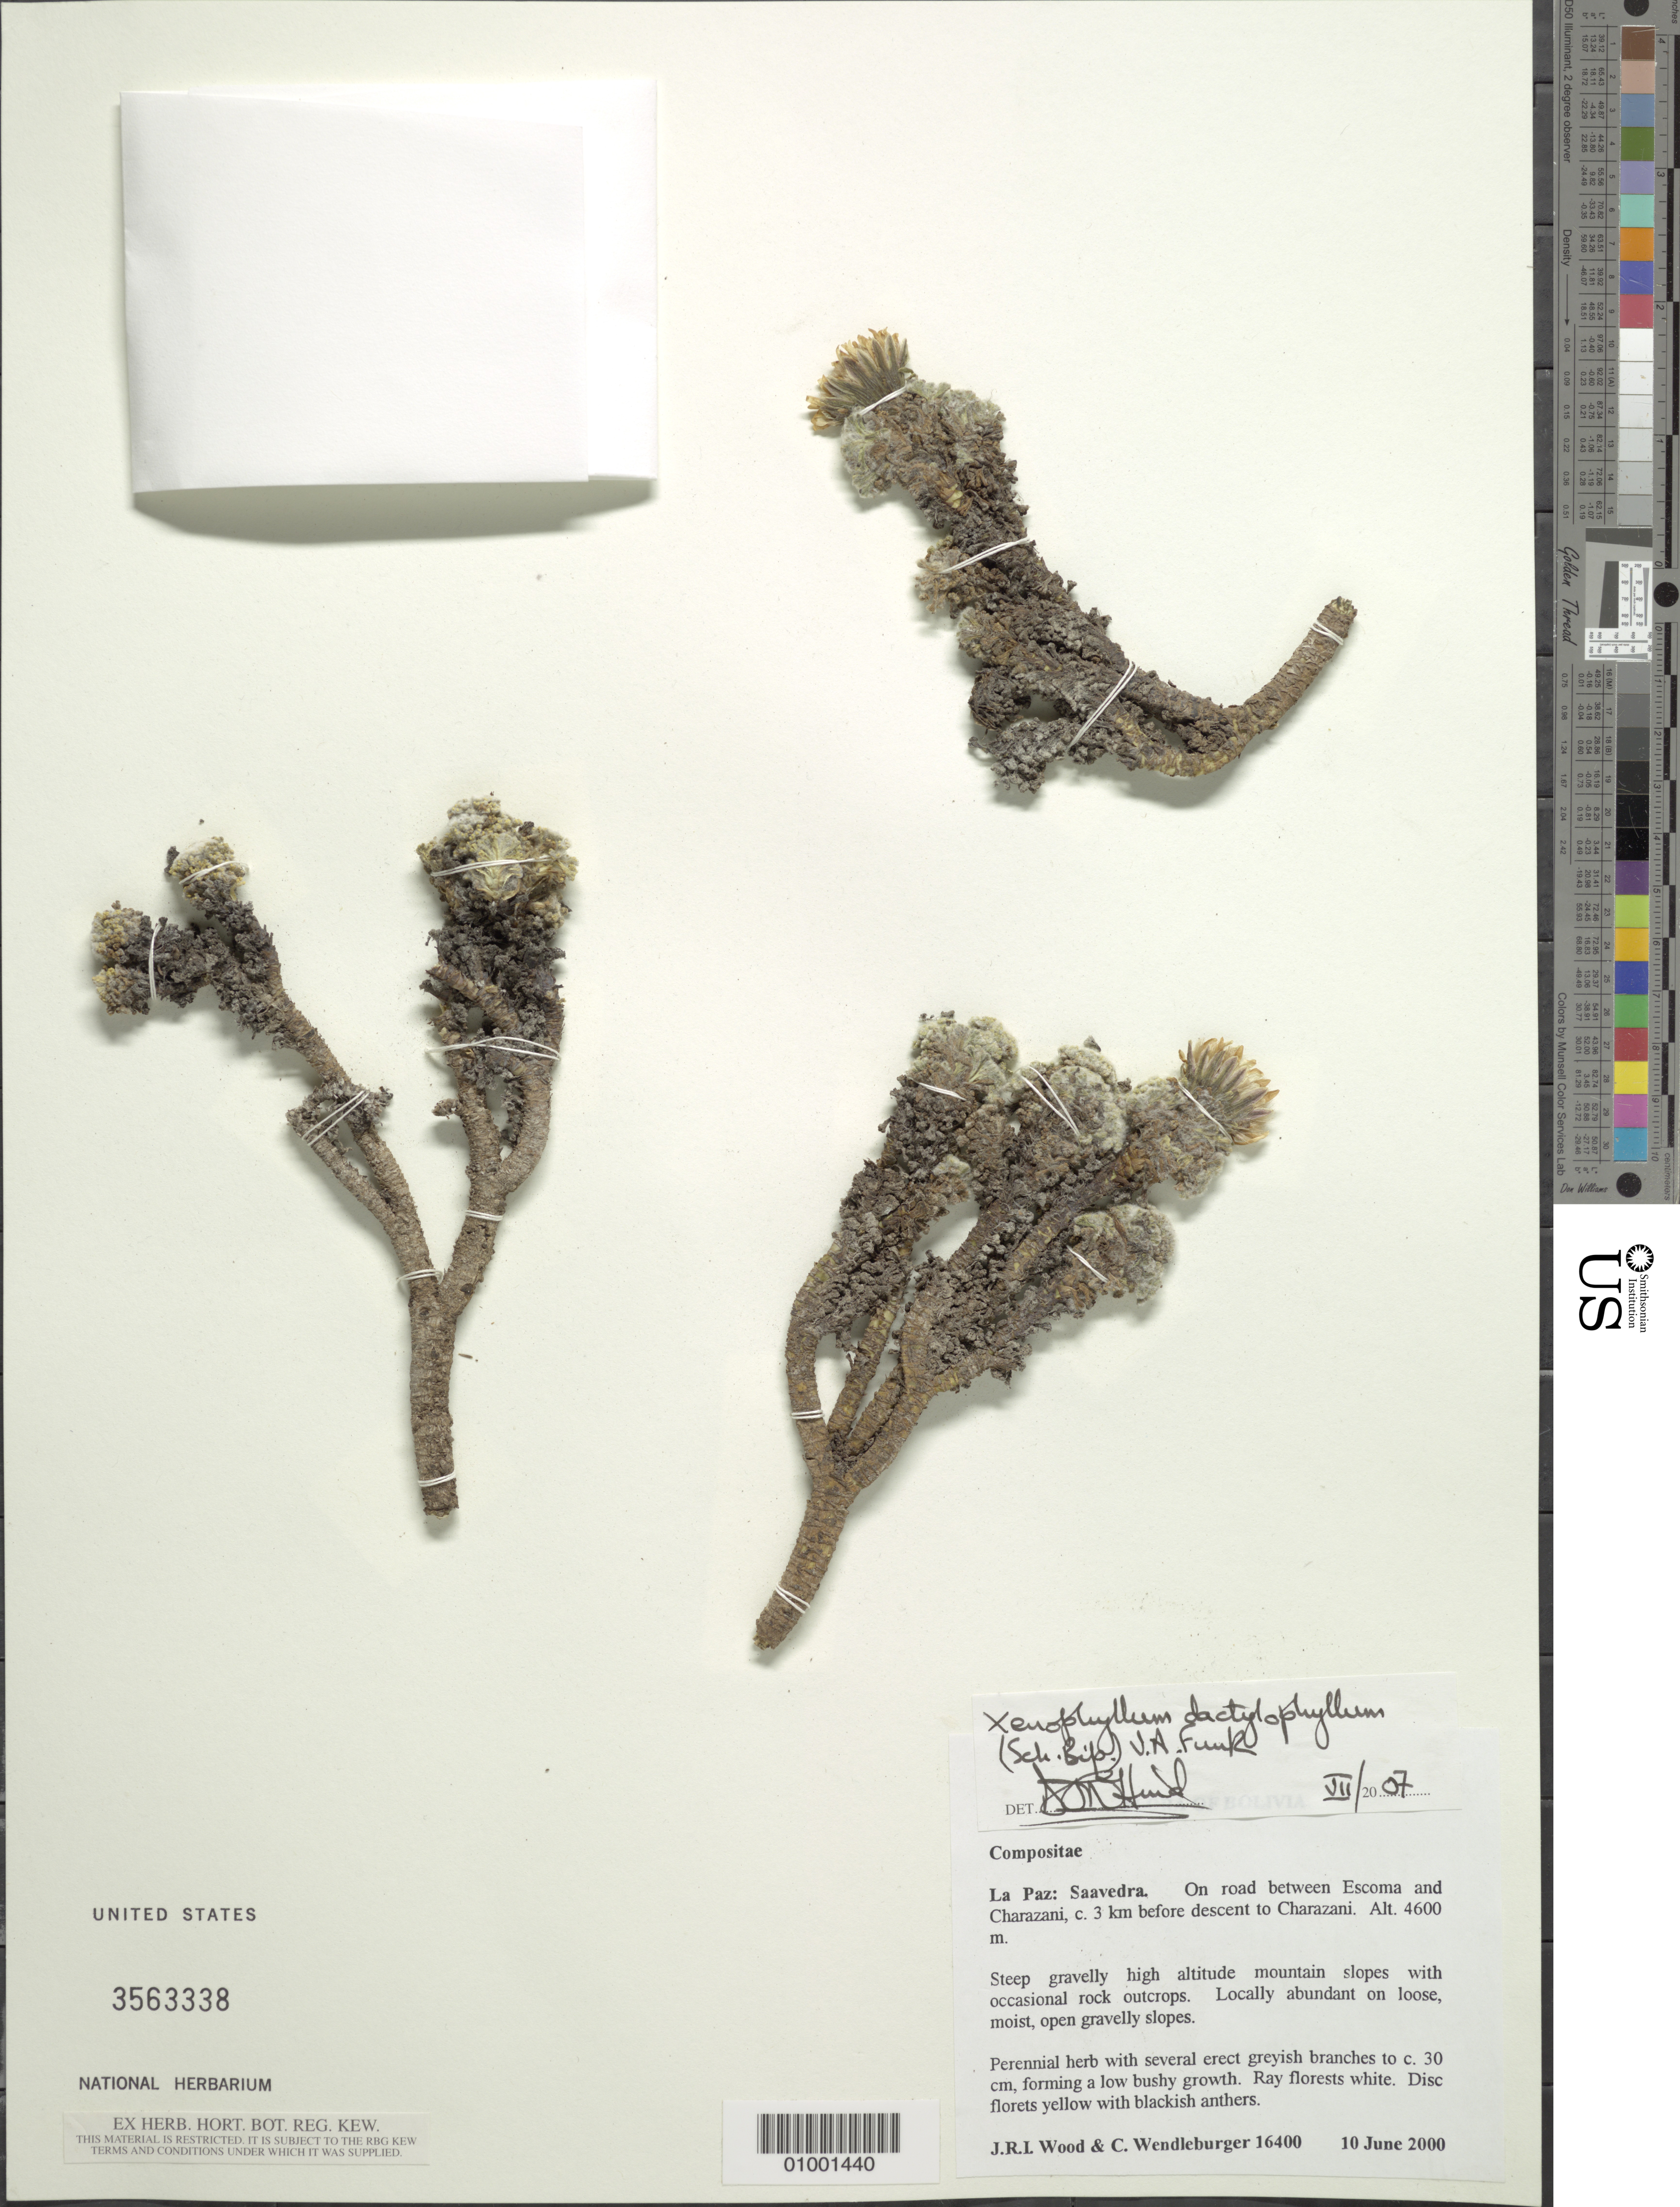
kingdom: Plantae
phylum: Tracheophyta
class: Magnoliopsida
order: Asterales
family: Asteraceae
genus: Xenophyllum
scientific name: Xenophyllum dactylophyllum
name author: (Sch. Bip.) V.A. Funk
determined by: Hind, N.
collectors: J. R. I. Wood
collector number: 16400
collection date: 2000-06-10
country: Bolivia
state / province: La Paz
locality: Saavedra: Escoma to Charazani road, c 3km before descent to Charazani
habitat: Steep gravelly high altutude mountain slopes with occasional rock outcrops. On loose, moist, open gravelly slopes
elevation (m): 4600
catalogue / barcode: US 3563338